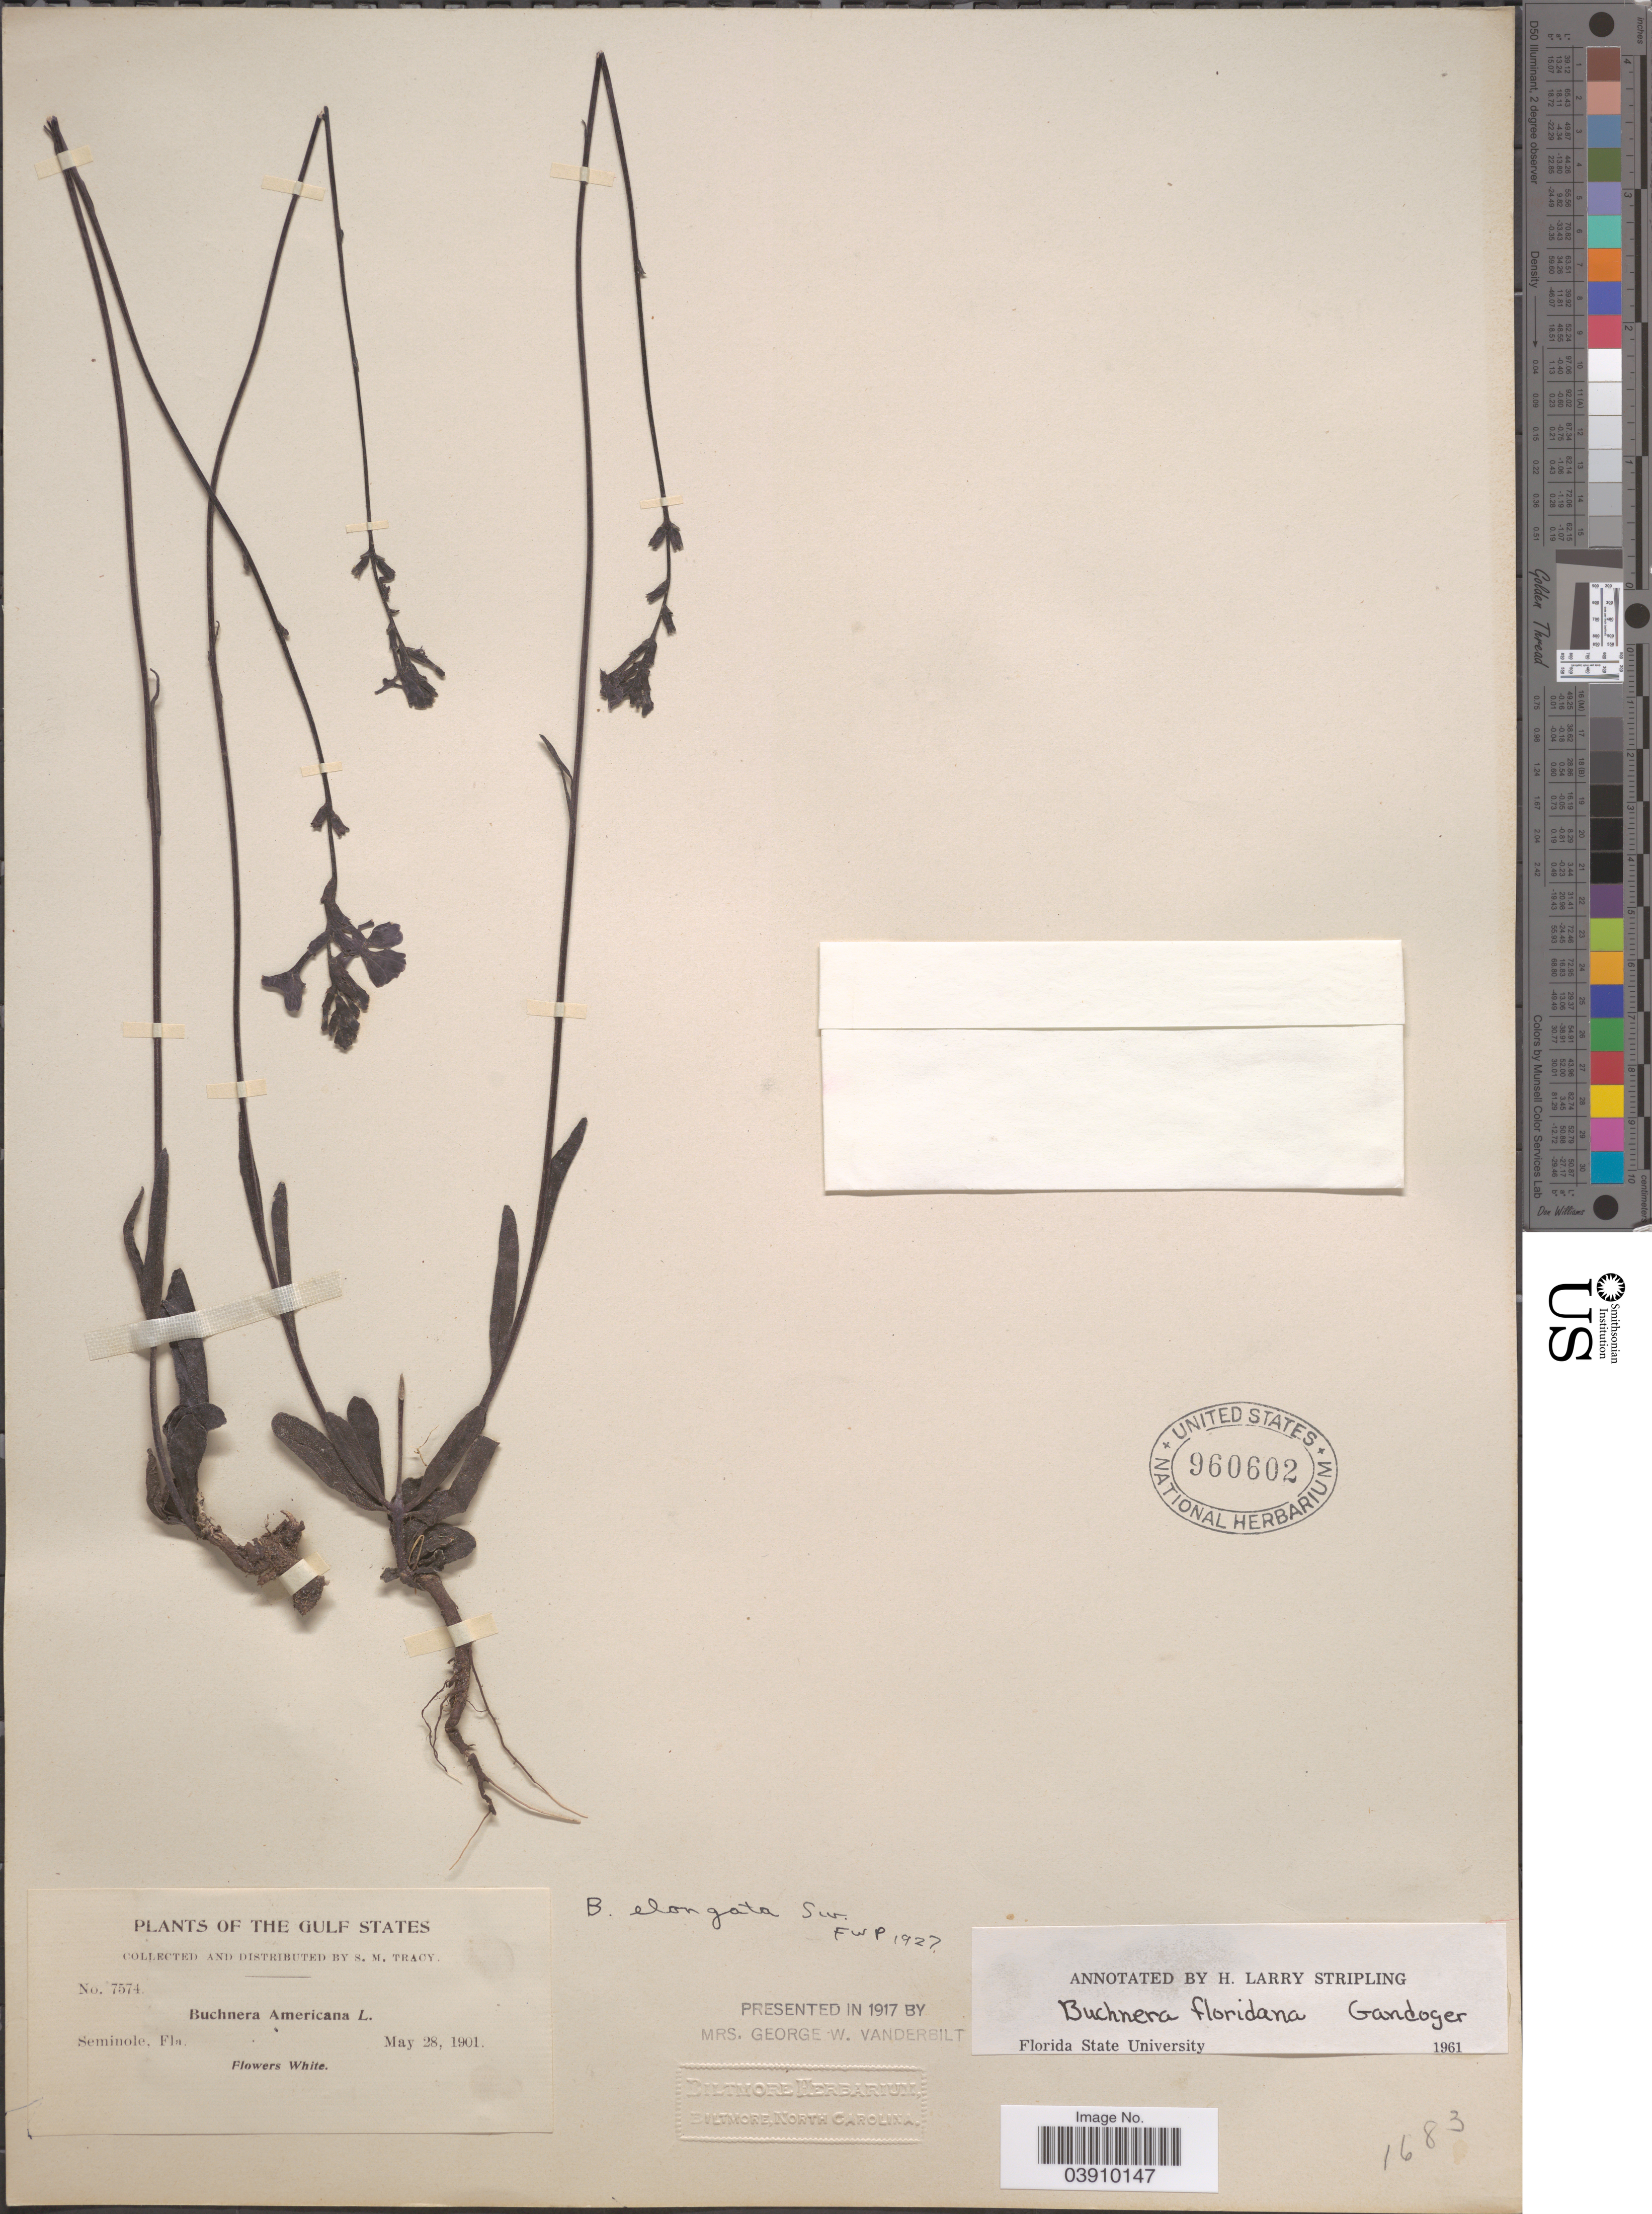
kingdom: Plantae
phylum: Tracheophyta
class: Magnoliopsida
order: Lamiales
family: Orobanchaceae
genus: Buchnera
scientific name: Buchnera floridana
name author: Gand.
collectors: S. M. Tracy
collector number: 7574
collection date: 1901-05-28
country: United States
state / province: Florida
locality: Gulf States. Seminole.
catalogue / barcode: US 960602